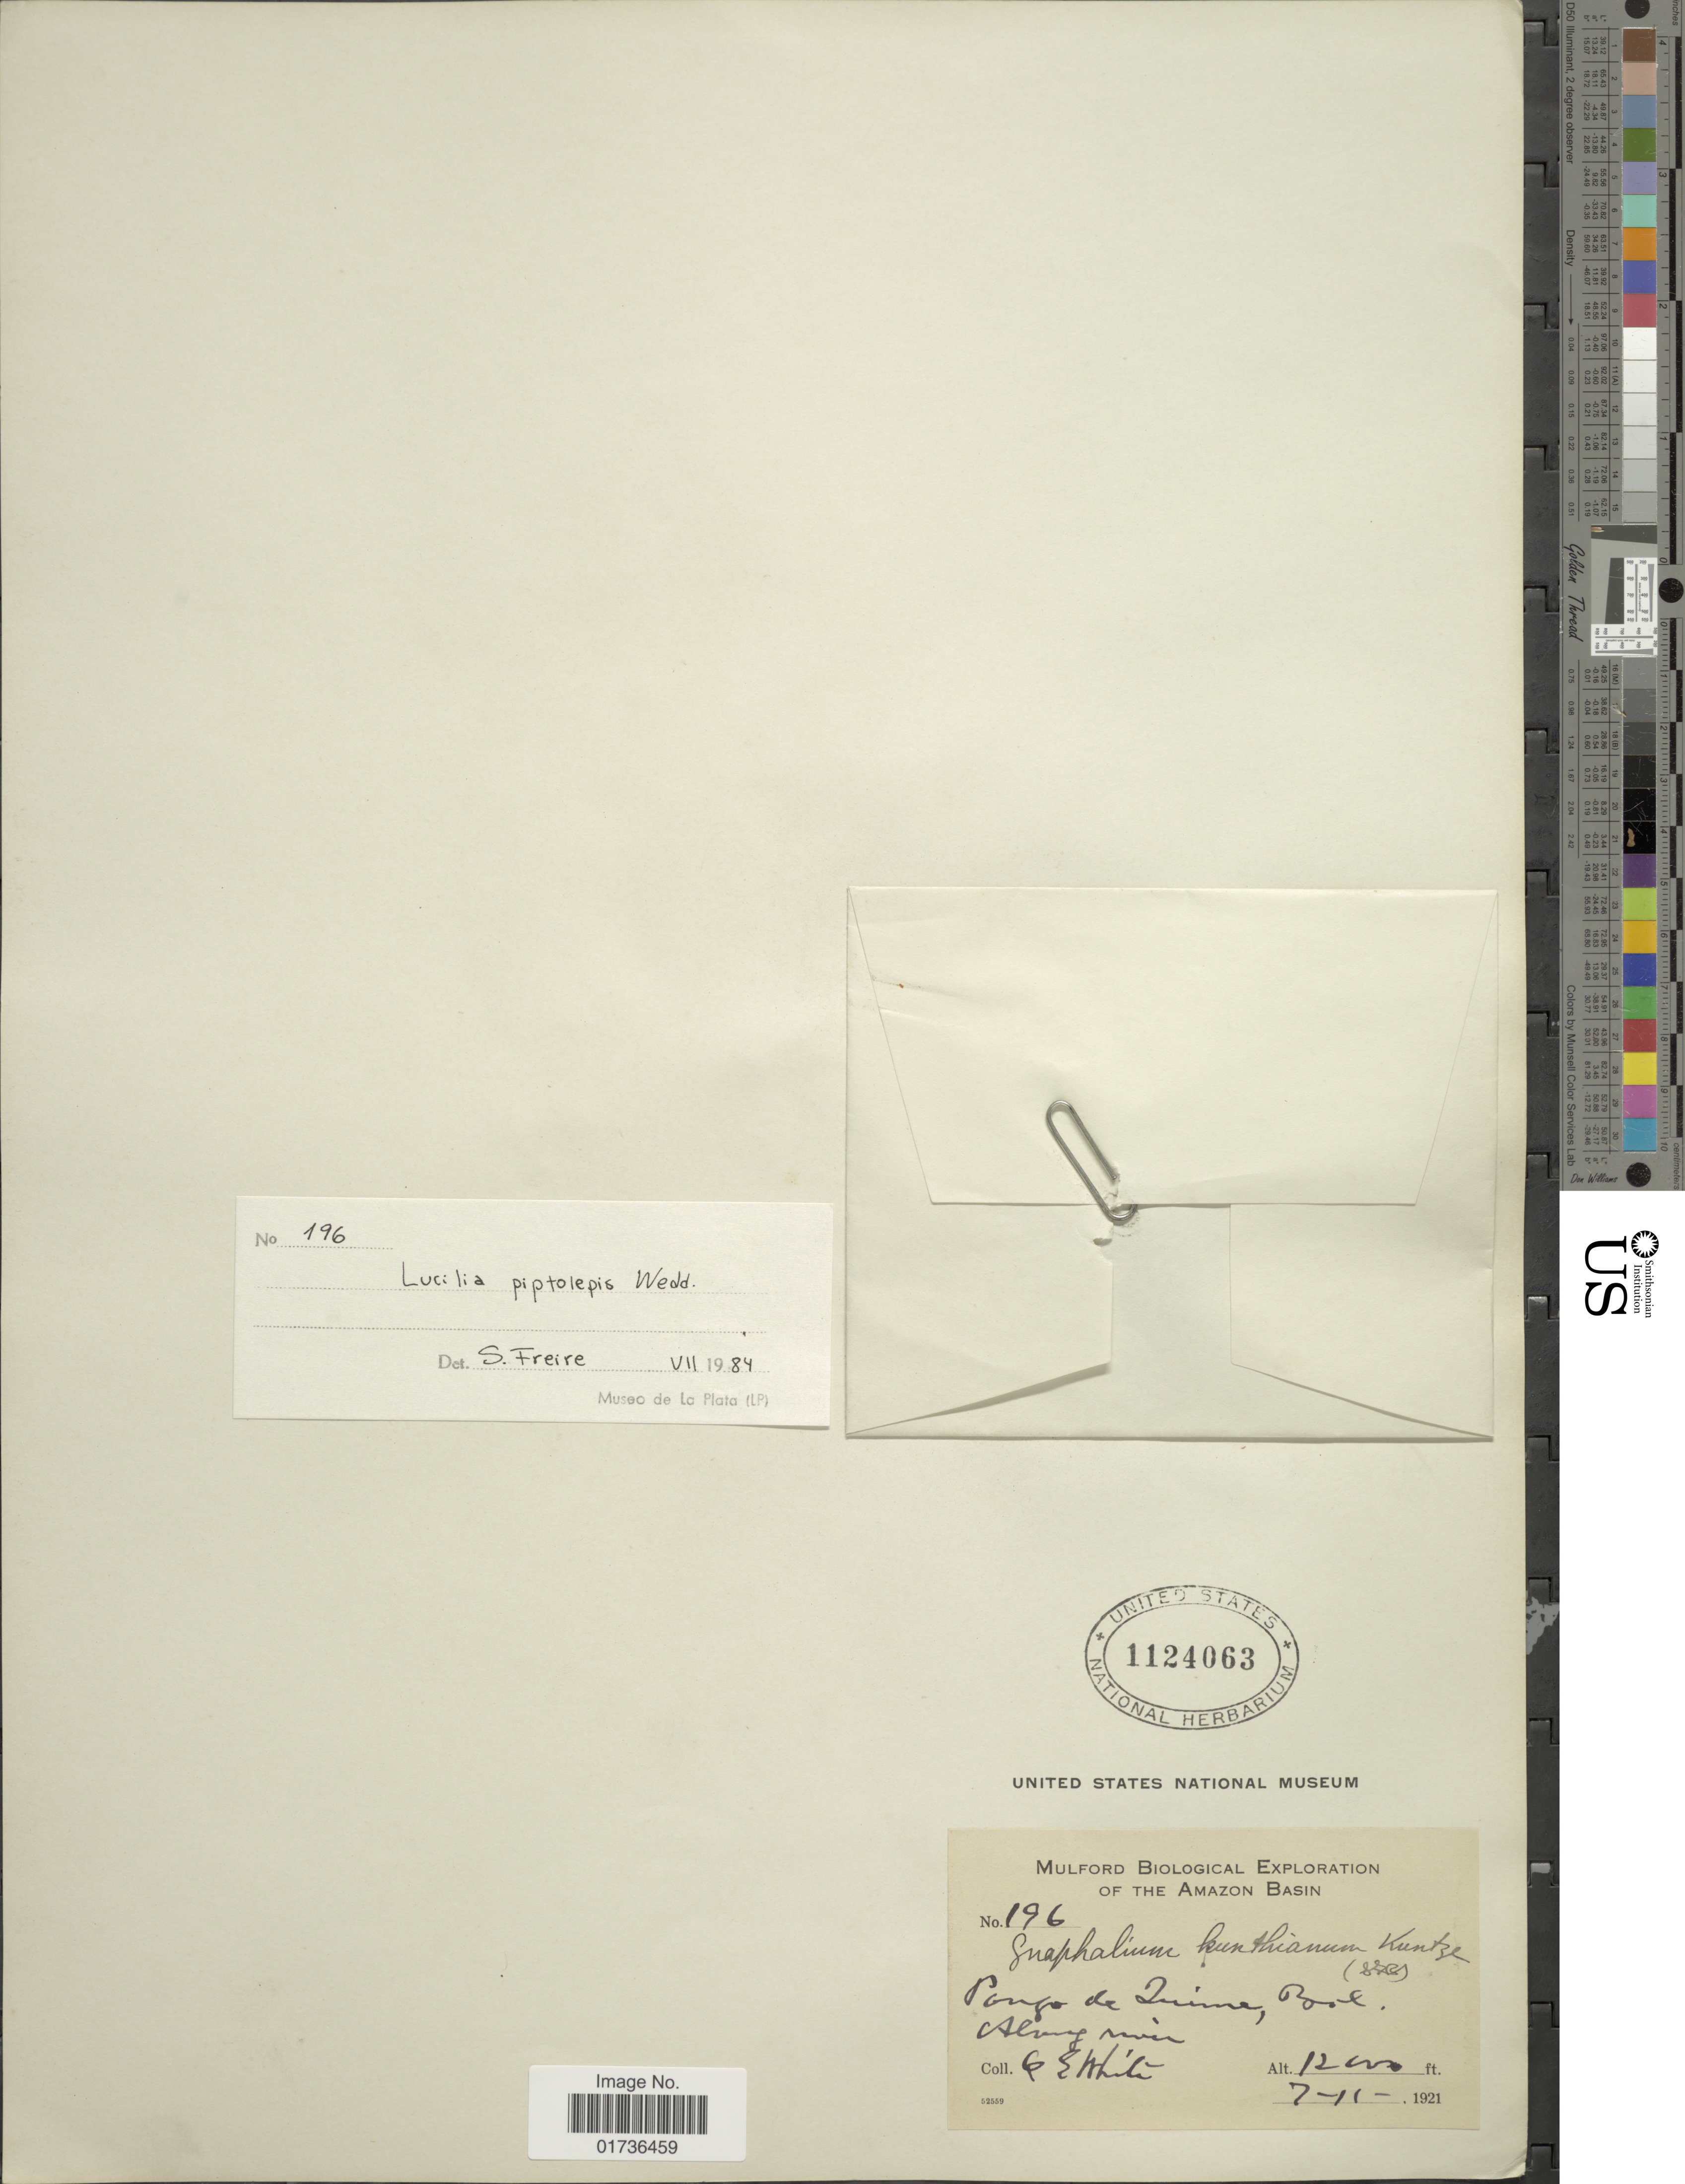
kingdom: Plantae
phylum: Tracheophyta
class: Magnoliopsida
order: Asterales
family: Asteraceae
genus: Mniodes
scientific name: Mniodes piptolepis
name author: (Wedd.) S.E. Freire et al.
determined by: Dillon, M. O.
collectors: O. E. White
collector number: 196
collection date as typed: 7-11-1921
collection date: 1921-11-07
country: Bolivia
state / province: La Paz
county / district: Inquisivi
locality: Pongo de Quime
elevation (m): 3658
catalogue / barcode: US 1124063